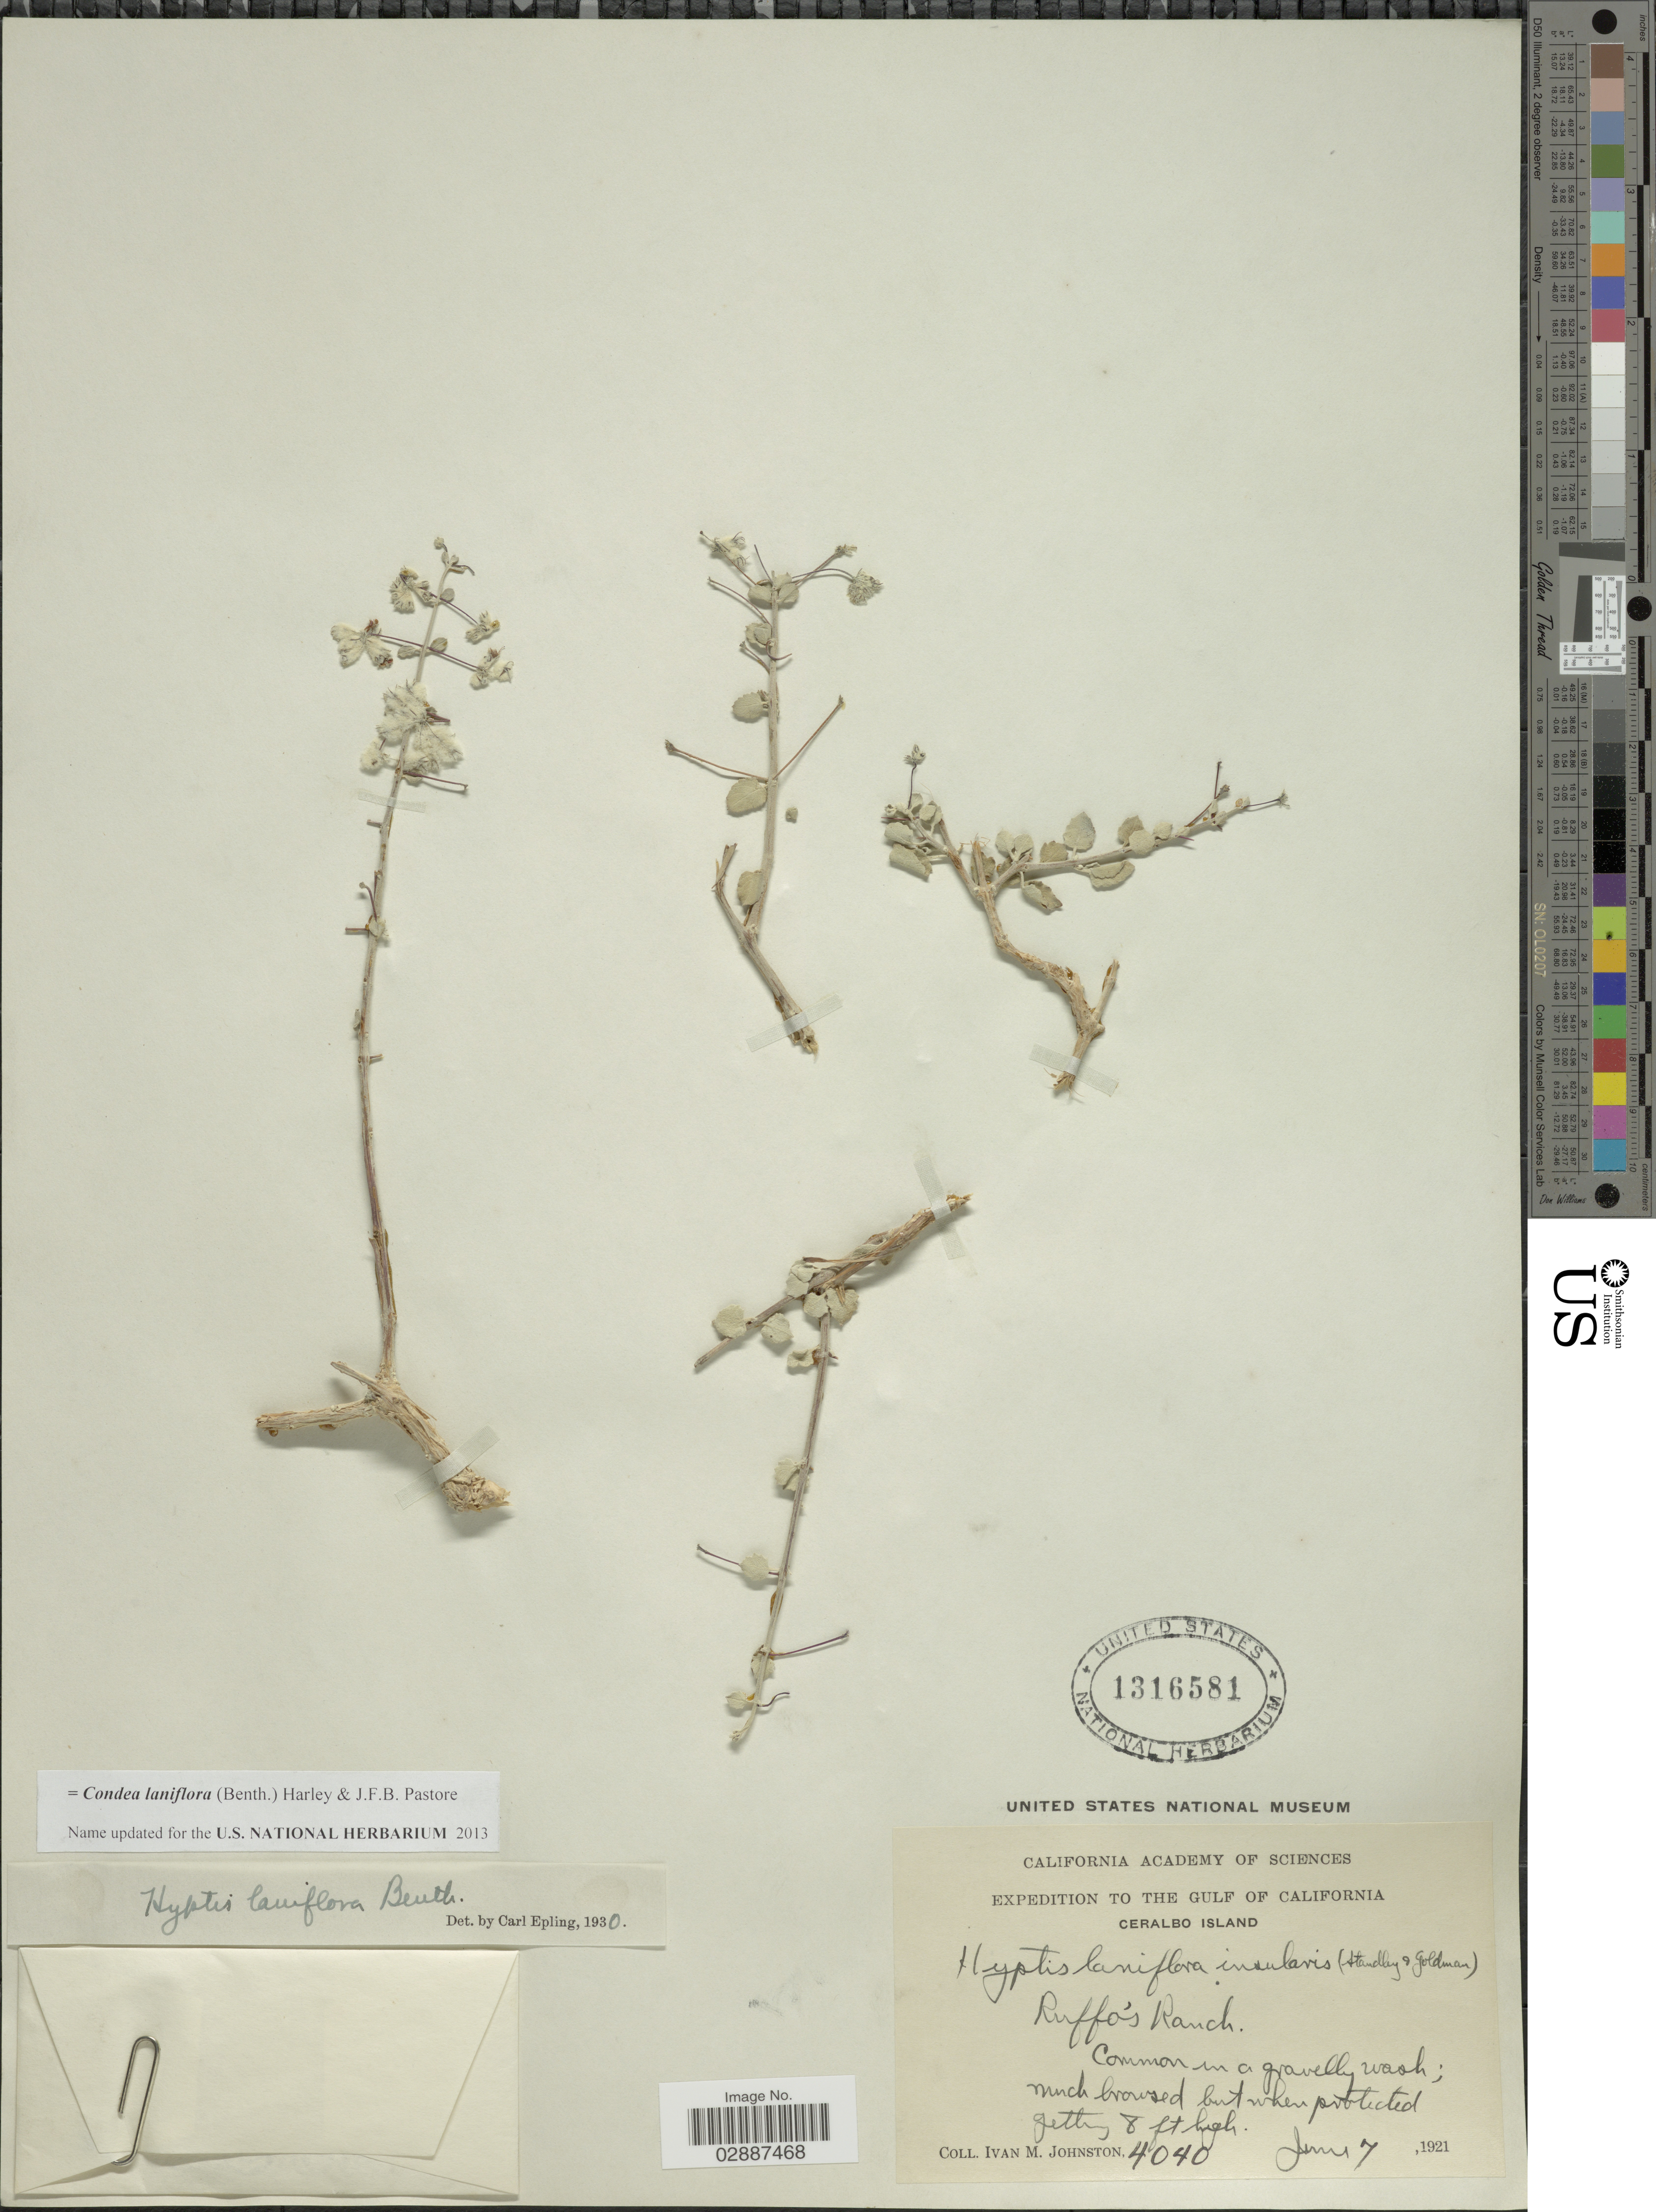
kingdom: Plantae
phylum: Tracheophyta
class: Magnoliopsida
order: Lamiales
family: Lamiaceae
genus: Condea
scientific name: Condea laniflora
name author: (Benth.) Harley & J.F.B. Pastore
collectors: I.M. Johnston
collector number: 4040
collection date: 1921-06-07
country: Mexico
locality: The Gulf of California. Ceralbo Island. Ruffo's Ranch.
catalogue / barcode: US 1316581